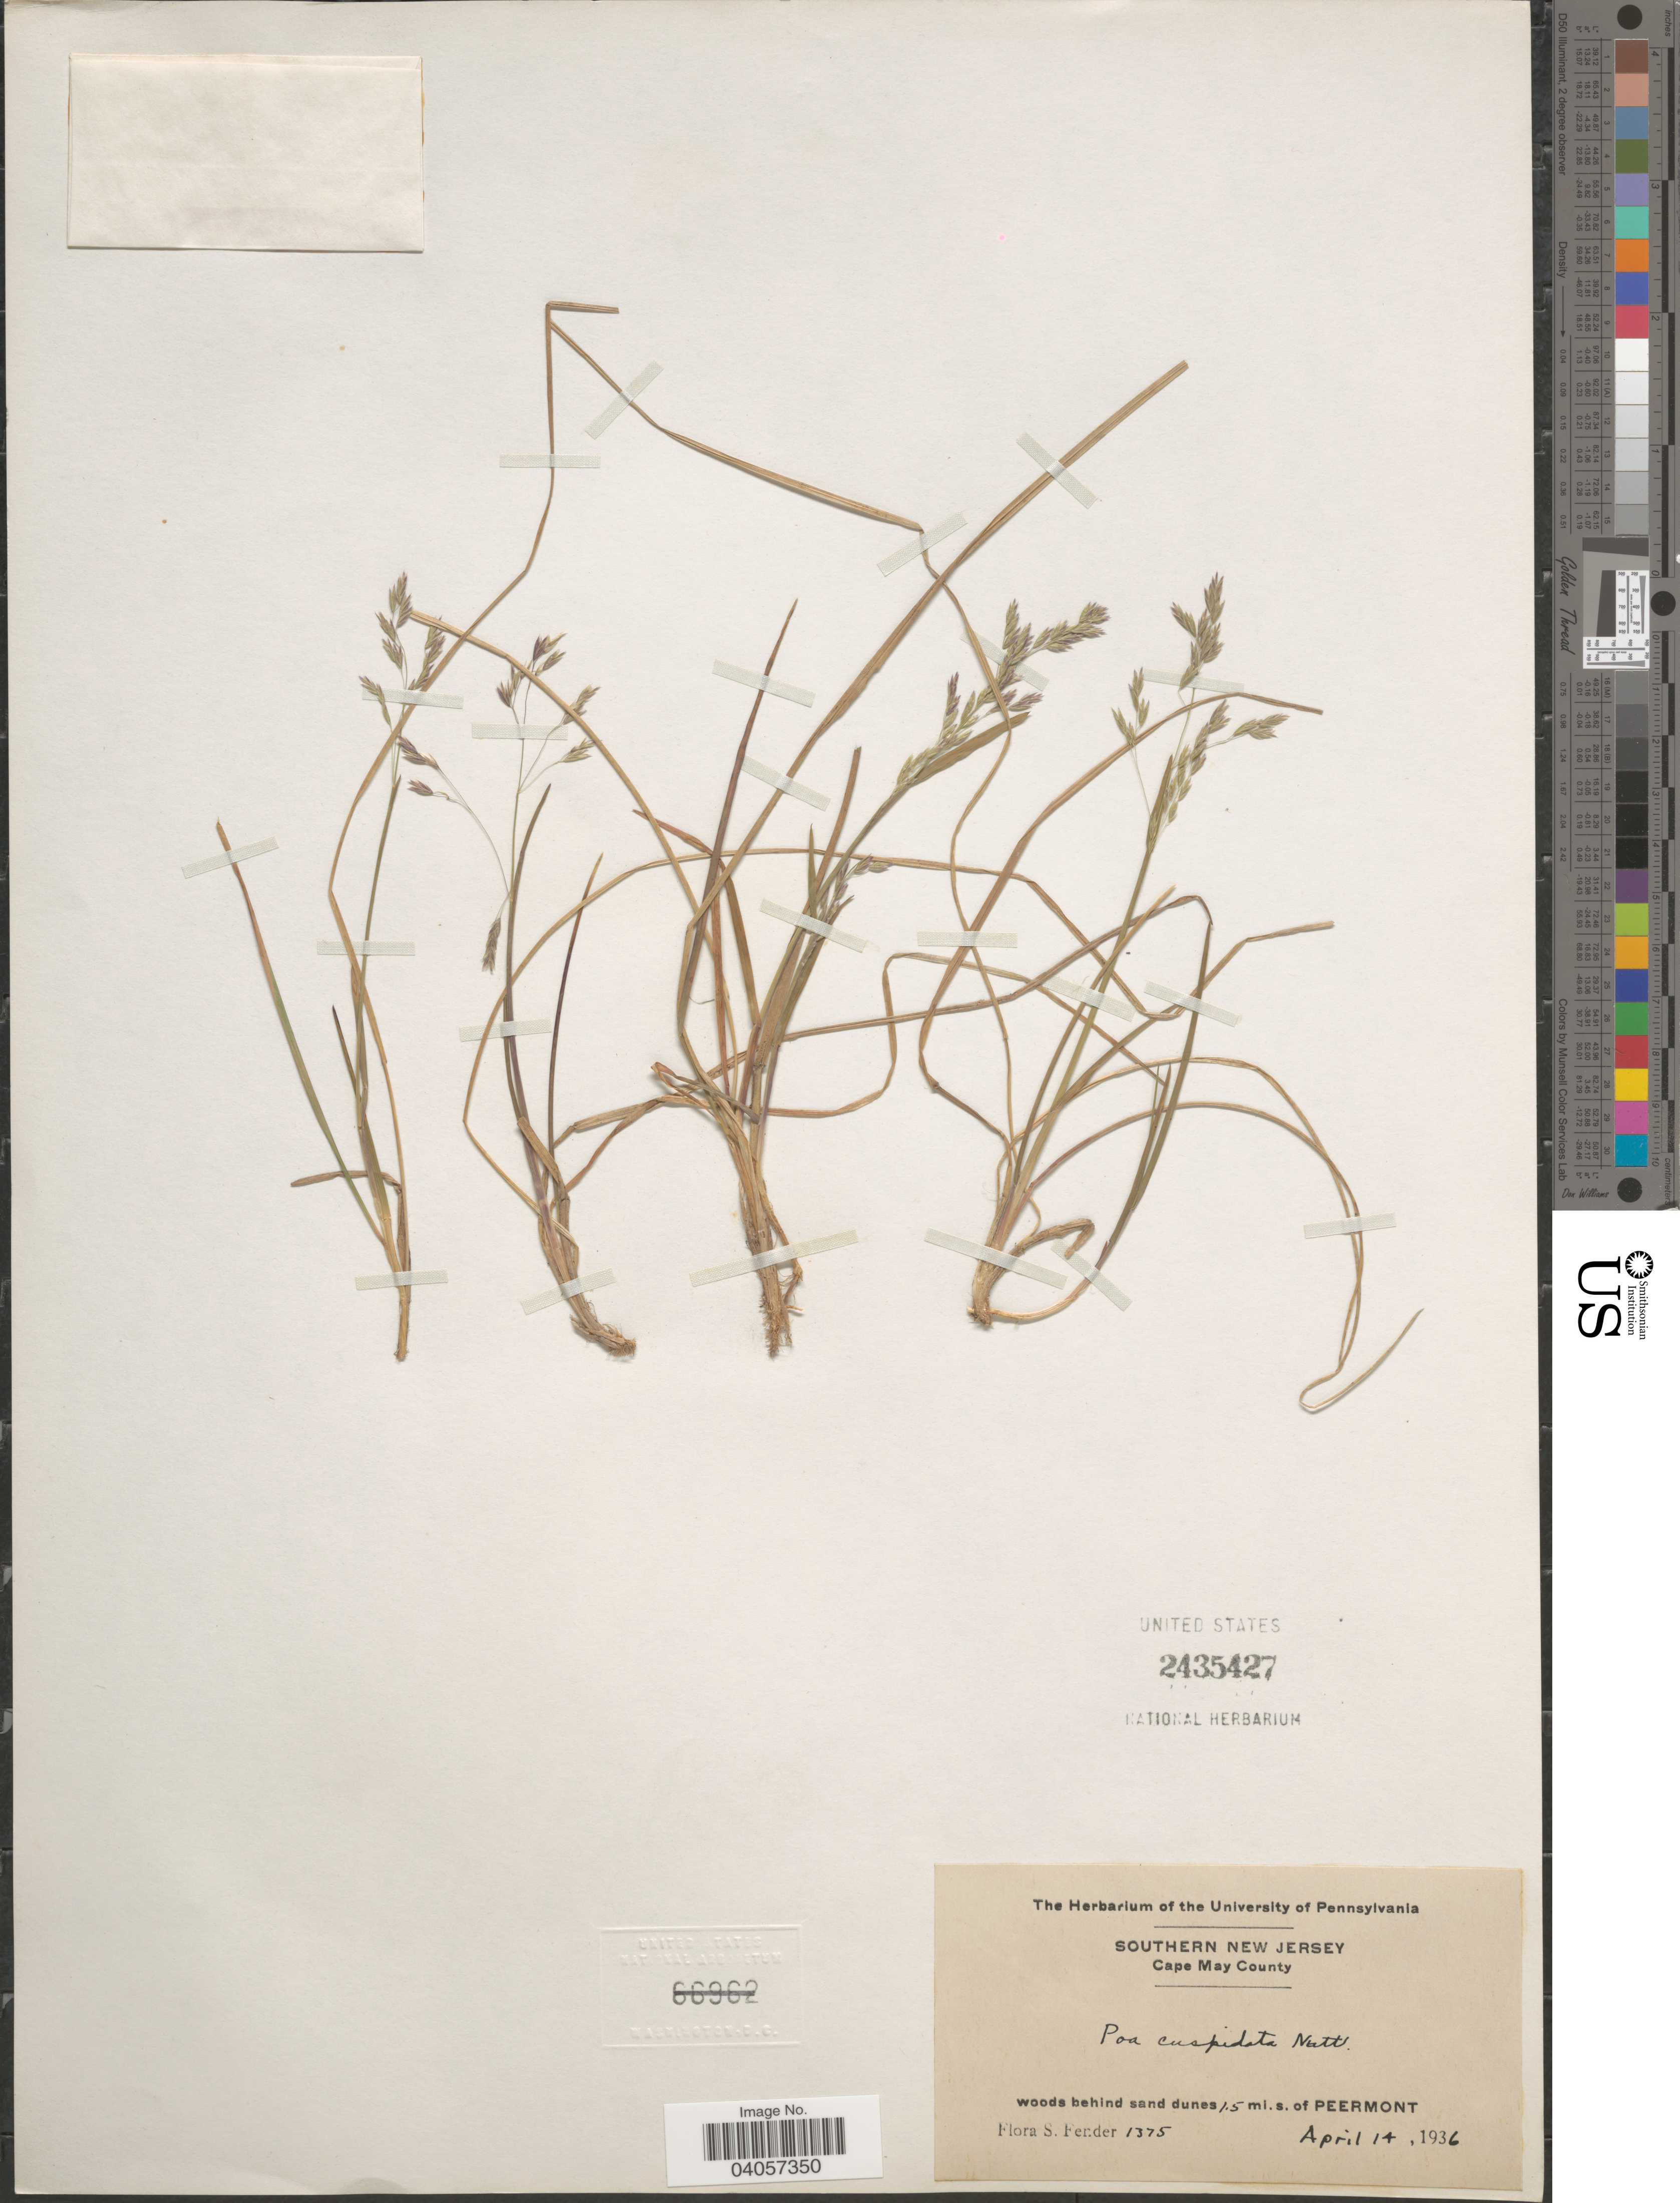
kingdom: Plantae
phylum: Tracheophyta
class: Liliopsida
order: Poales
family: Poaceae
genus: Poa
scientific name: Poa cuspidata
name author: Nutt.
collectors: F. Fender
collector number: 1375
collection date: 1936-04-14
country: United States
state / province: New Jersey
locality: Southern New Jersey. Cape May County. Woods behind sand dunes 1.5 mi. s. of Peermont.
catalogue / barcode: US 2435427